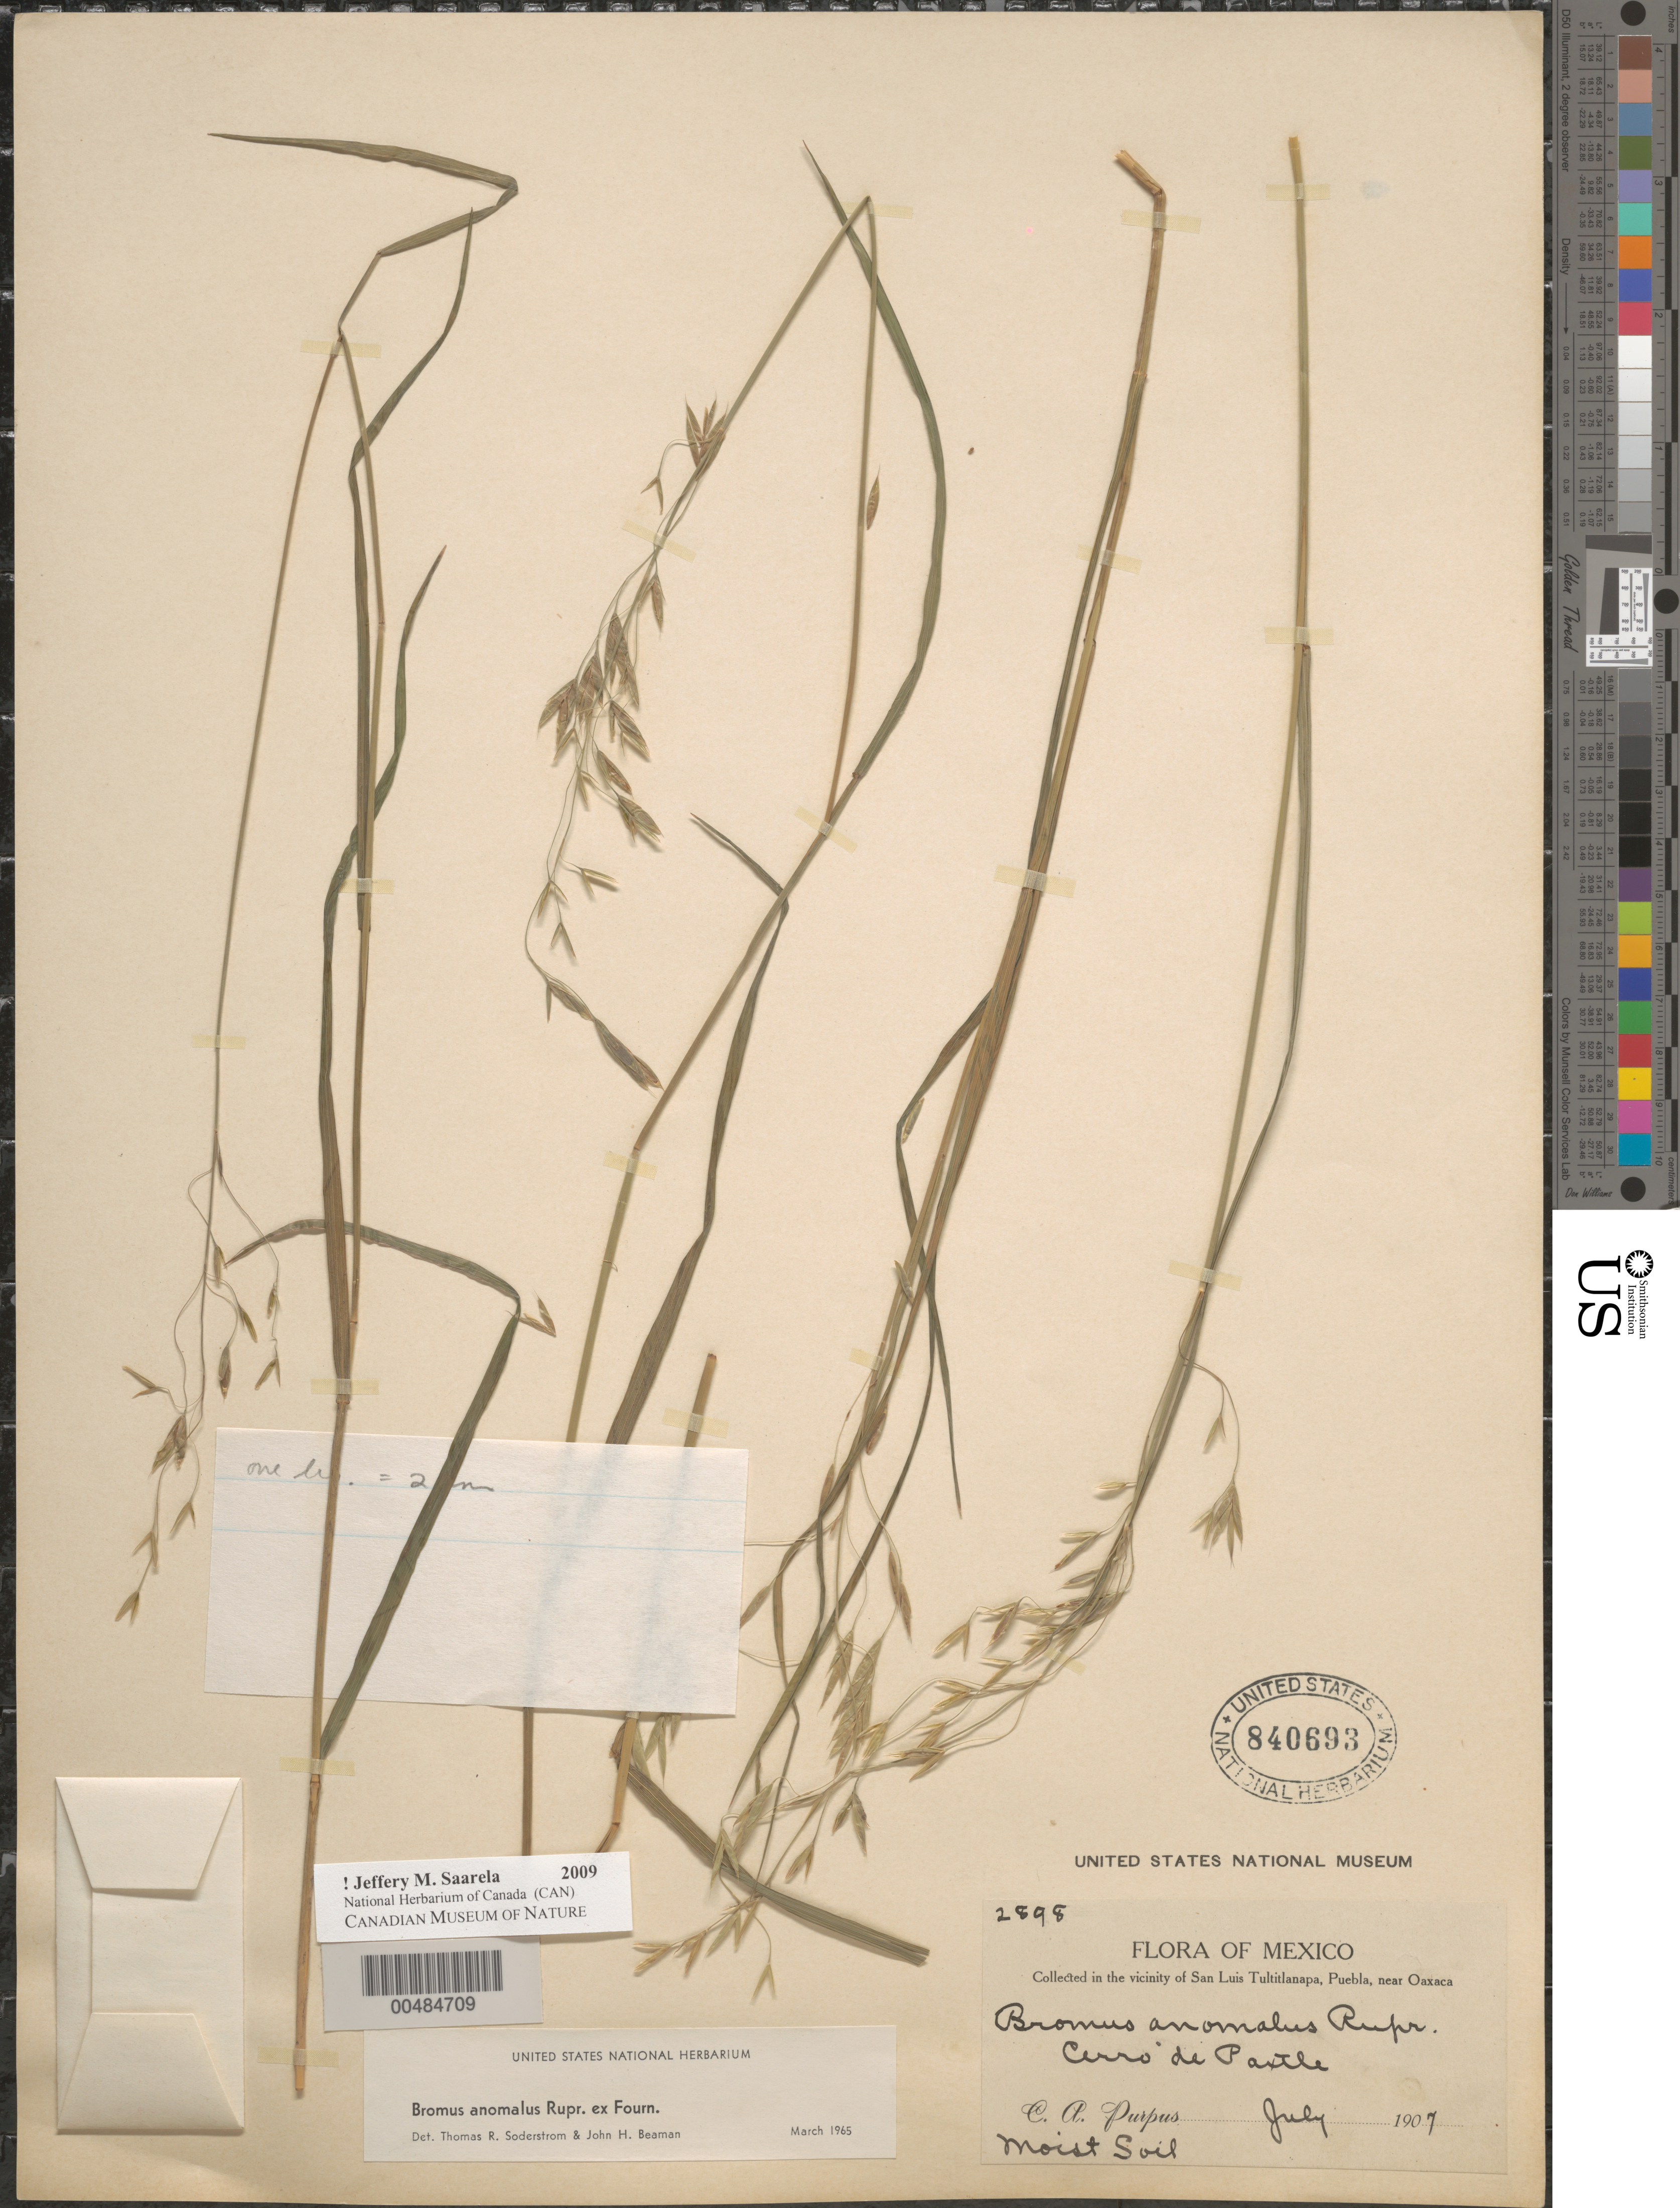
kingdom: Plantae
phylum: Tracheophyta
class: Liliopsida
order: Poales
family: Poaceae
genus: Bromus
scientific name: Bromus anomalus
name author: Rupr. ex E. Fourn.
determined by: Soderstrom, T. R.; Beaman, J. H.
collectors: C. A. Purpus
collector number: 2898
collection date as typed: Jul 1907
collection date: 1907-07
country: Mexico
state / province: Puebla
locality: Vicinity of San Luis Tultitlanapa, near Oaxaca, Cerro de Paxtle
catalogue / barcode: US 840693